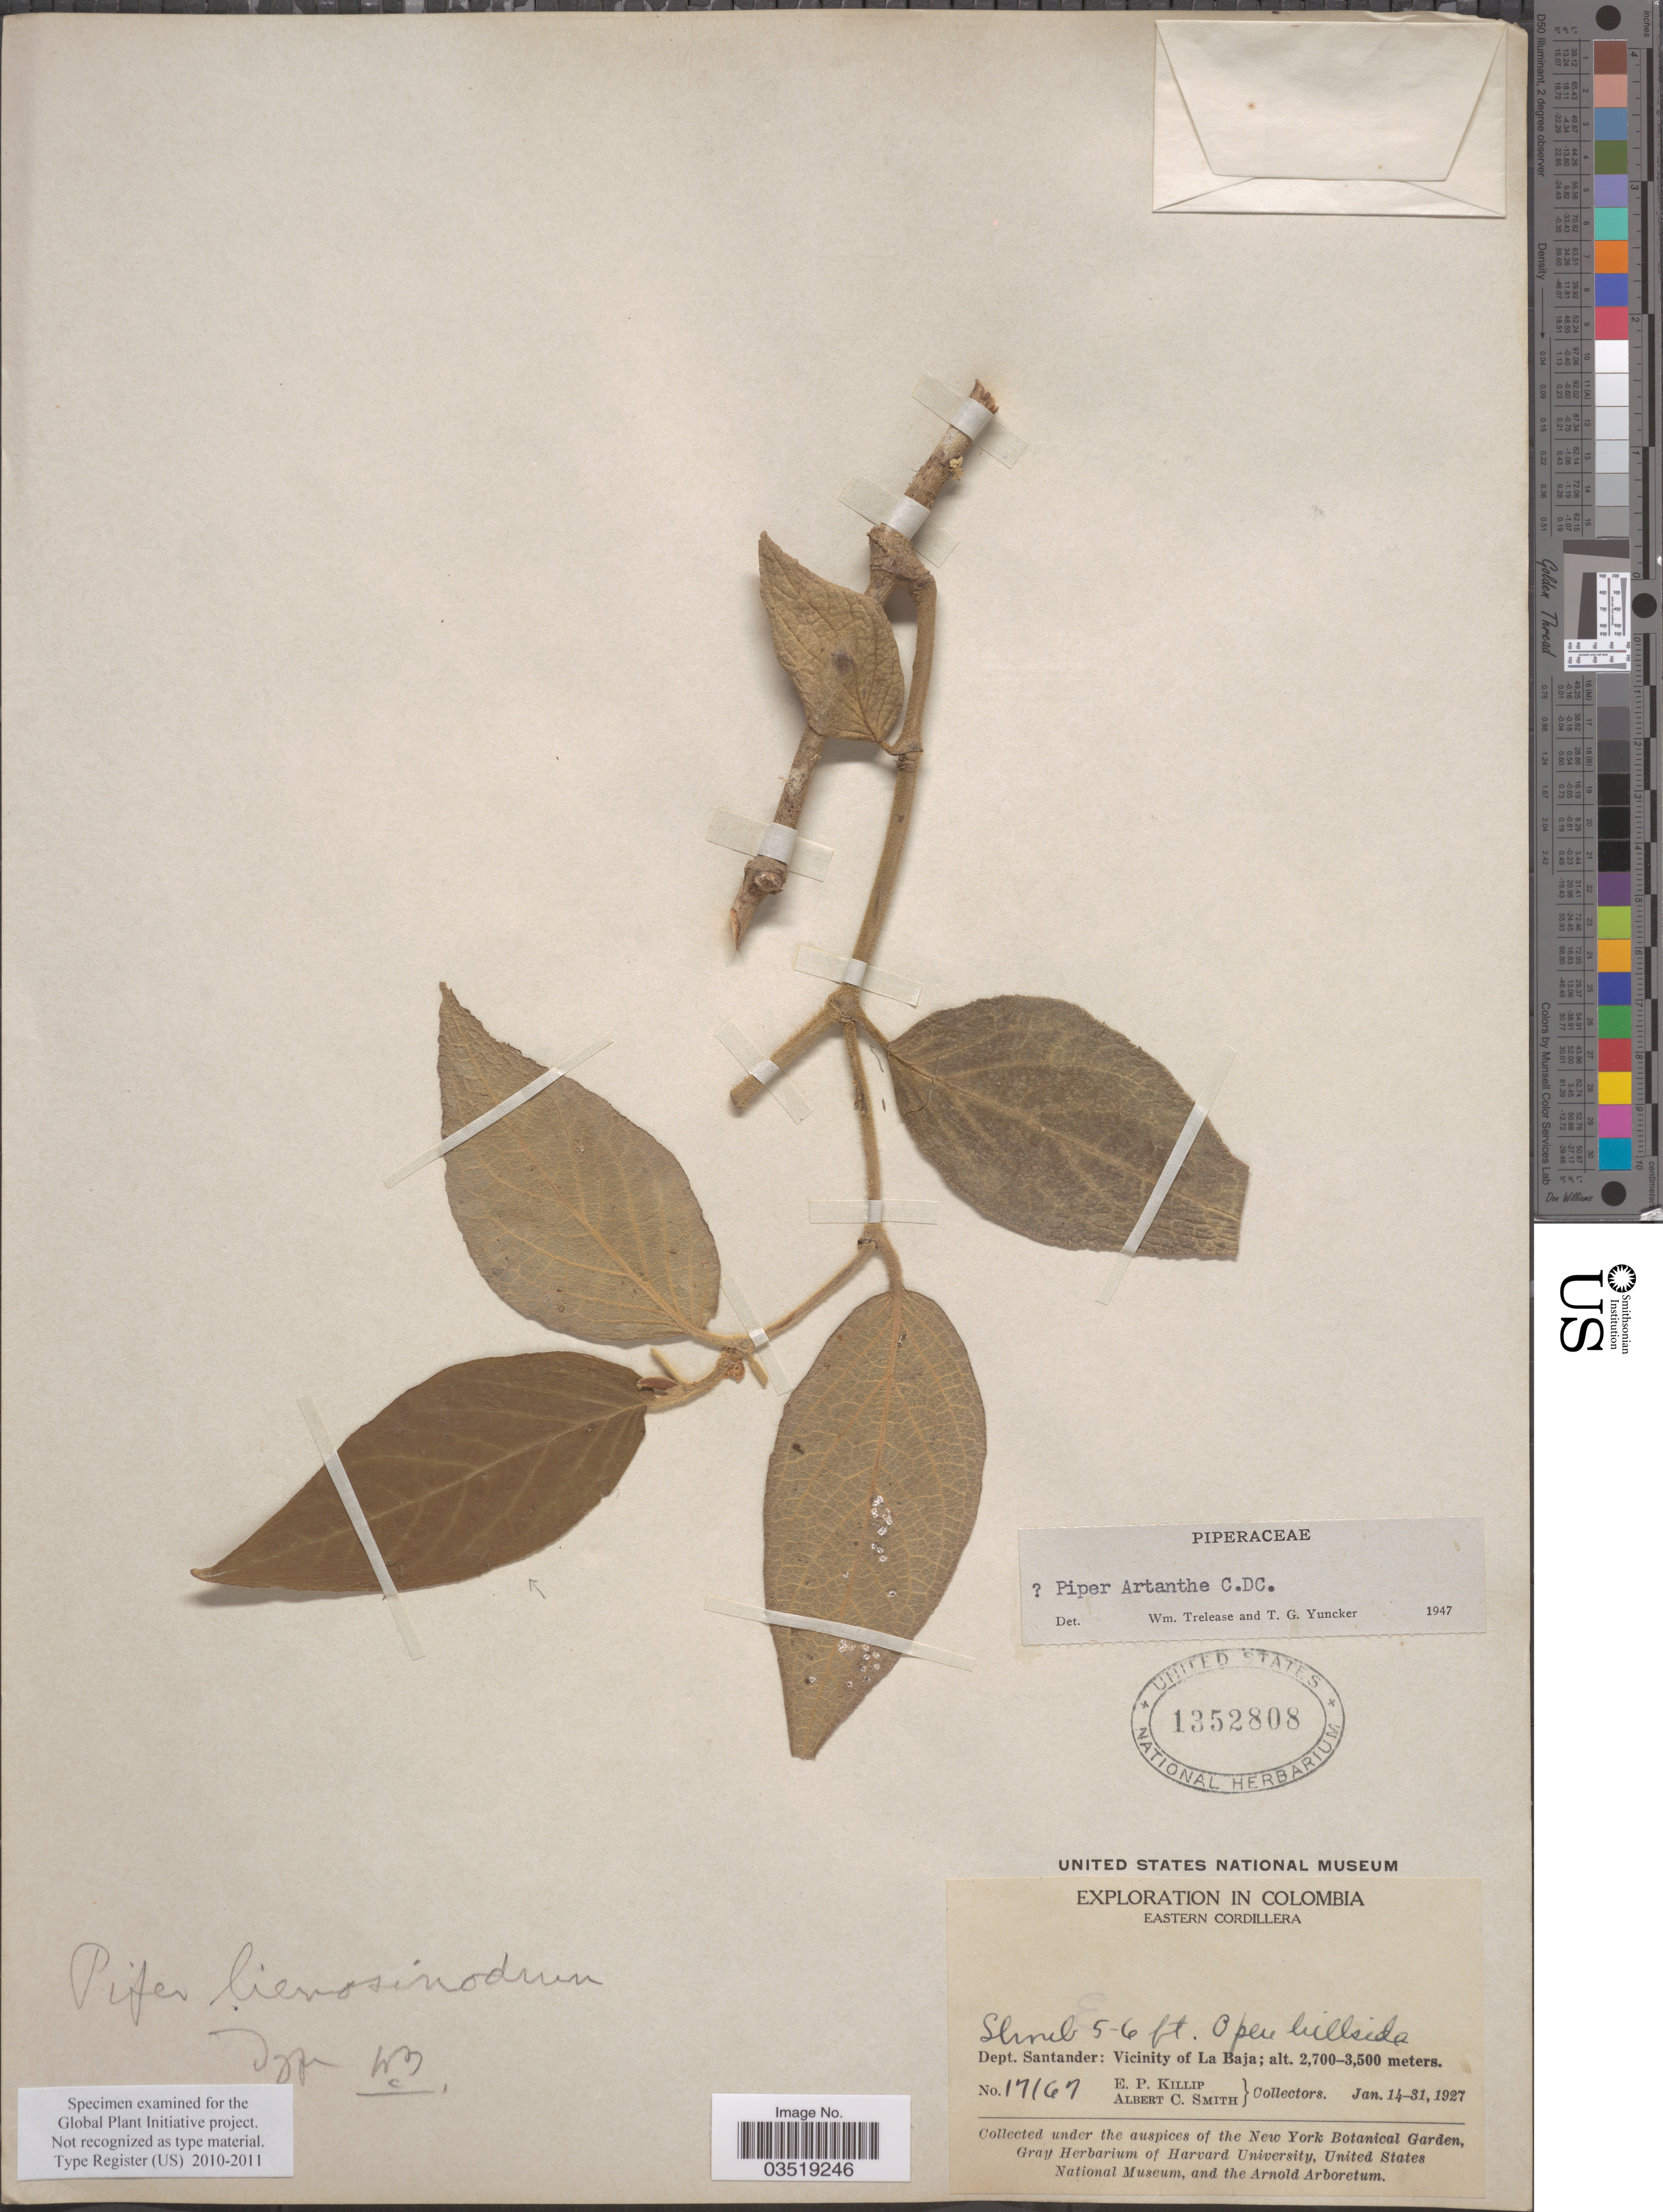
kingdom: Plantae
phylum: Tracheophyta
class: Magnoliopsida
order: Piperales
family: Piperaceae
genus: Piper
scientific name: Piper artanthe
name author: C. DC.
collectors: E. P. Killip & A. C. Smith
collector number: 17167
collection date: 1927-01-14/1927-01-31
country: Colombia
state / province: Santander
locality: Eastern Cordillera. Dept. Santander: Vicinity of La Baja.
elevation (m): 2700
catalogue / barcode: US 1352808